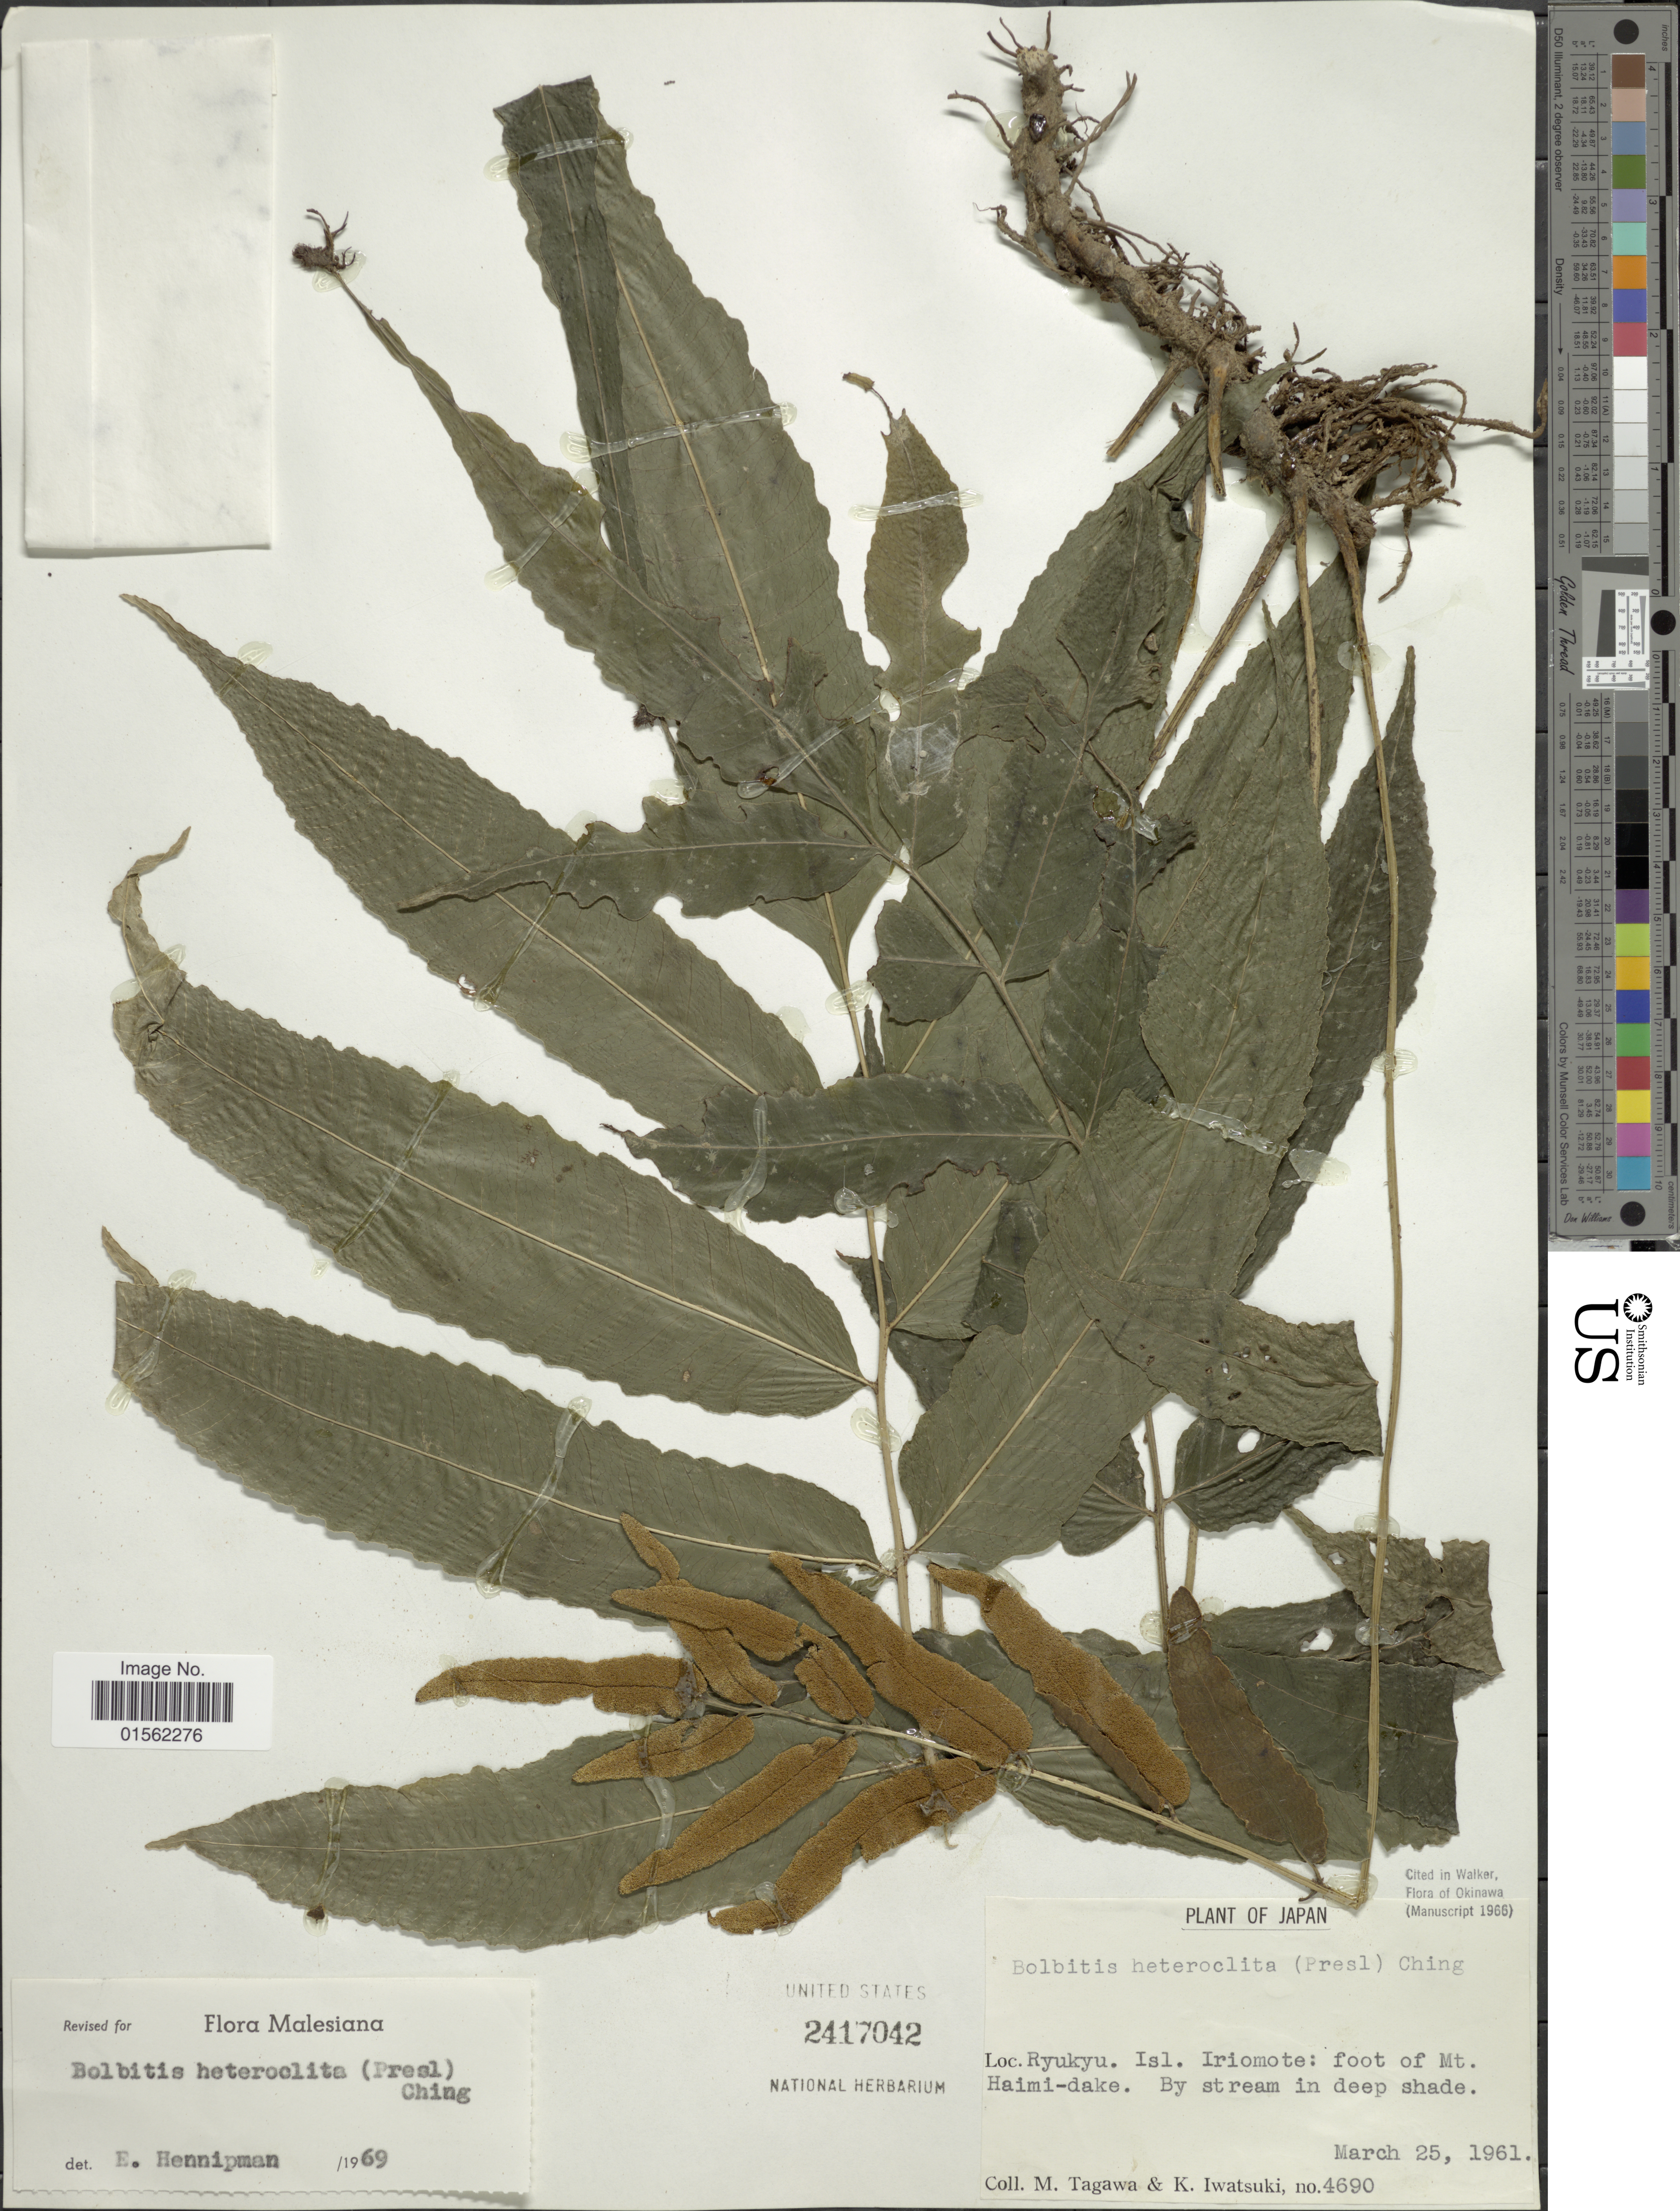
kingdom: Plantae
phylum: Tracheophyta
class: Polypodiopsida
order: Polypodiales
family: Dryopteridaceae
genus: Bolbitis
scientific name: Bolbitis heteroclita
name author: (C. Presl) Ching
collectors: M. Tagawa & K. Iwatsuki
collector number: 4690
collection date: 1961-03-25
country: Japan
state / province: Okinawa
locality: Ryukyu, Isl. Iriomote: foot of Mt. Haime-dake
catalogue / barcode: US 2417042